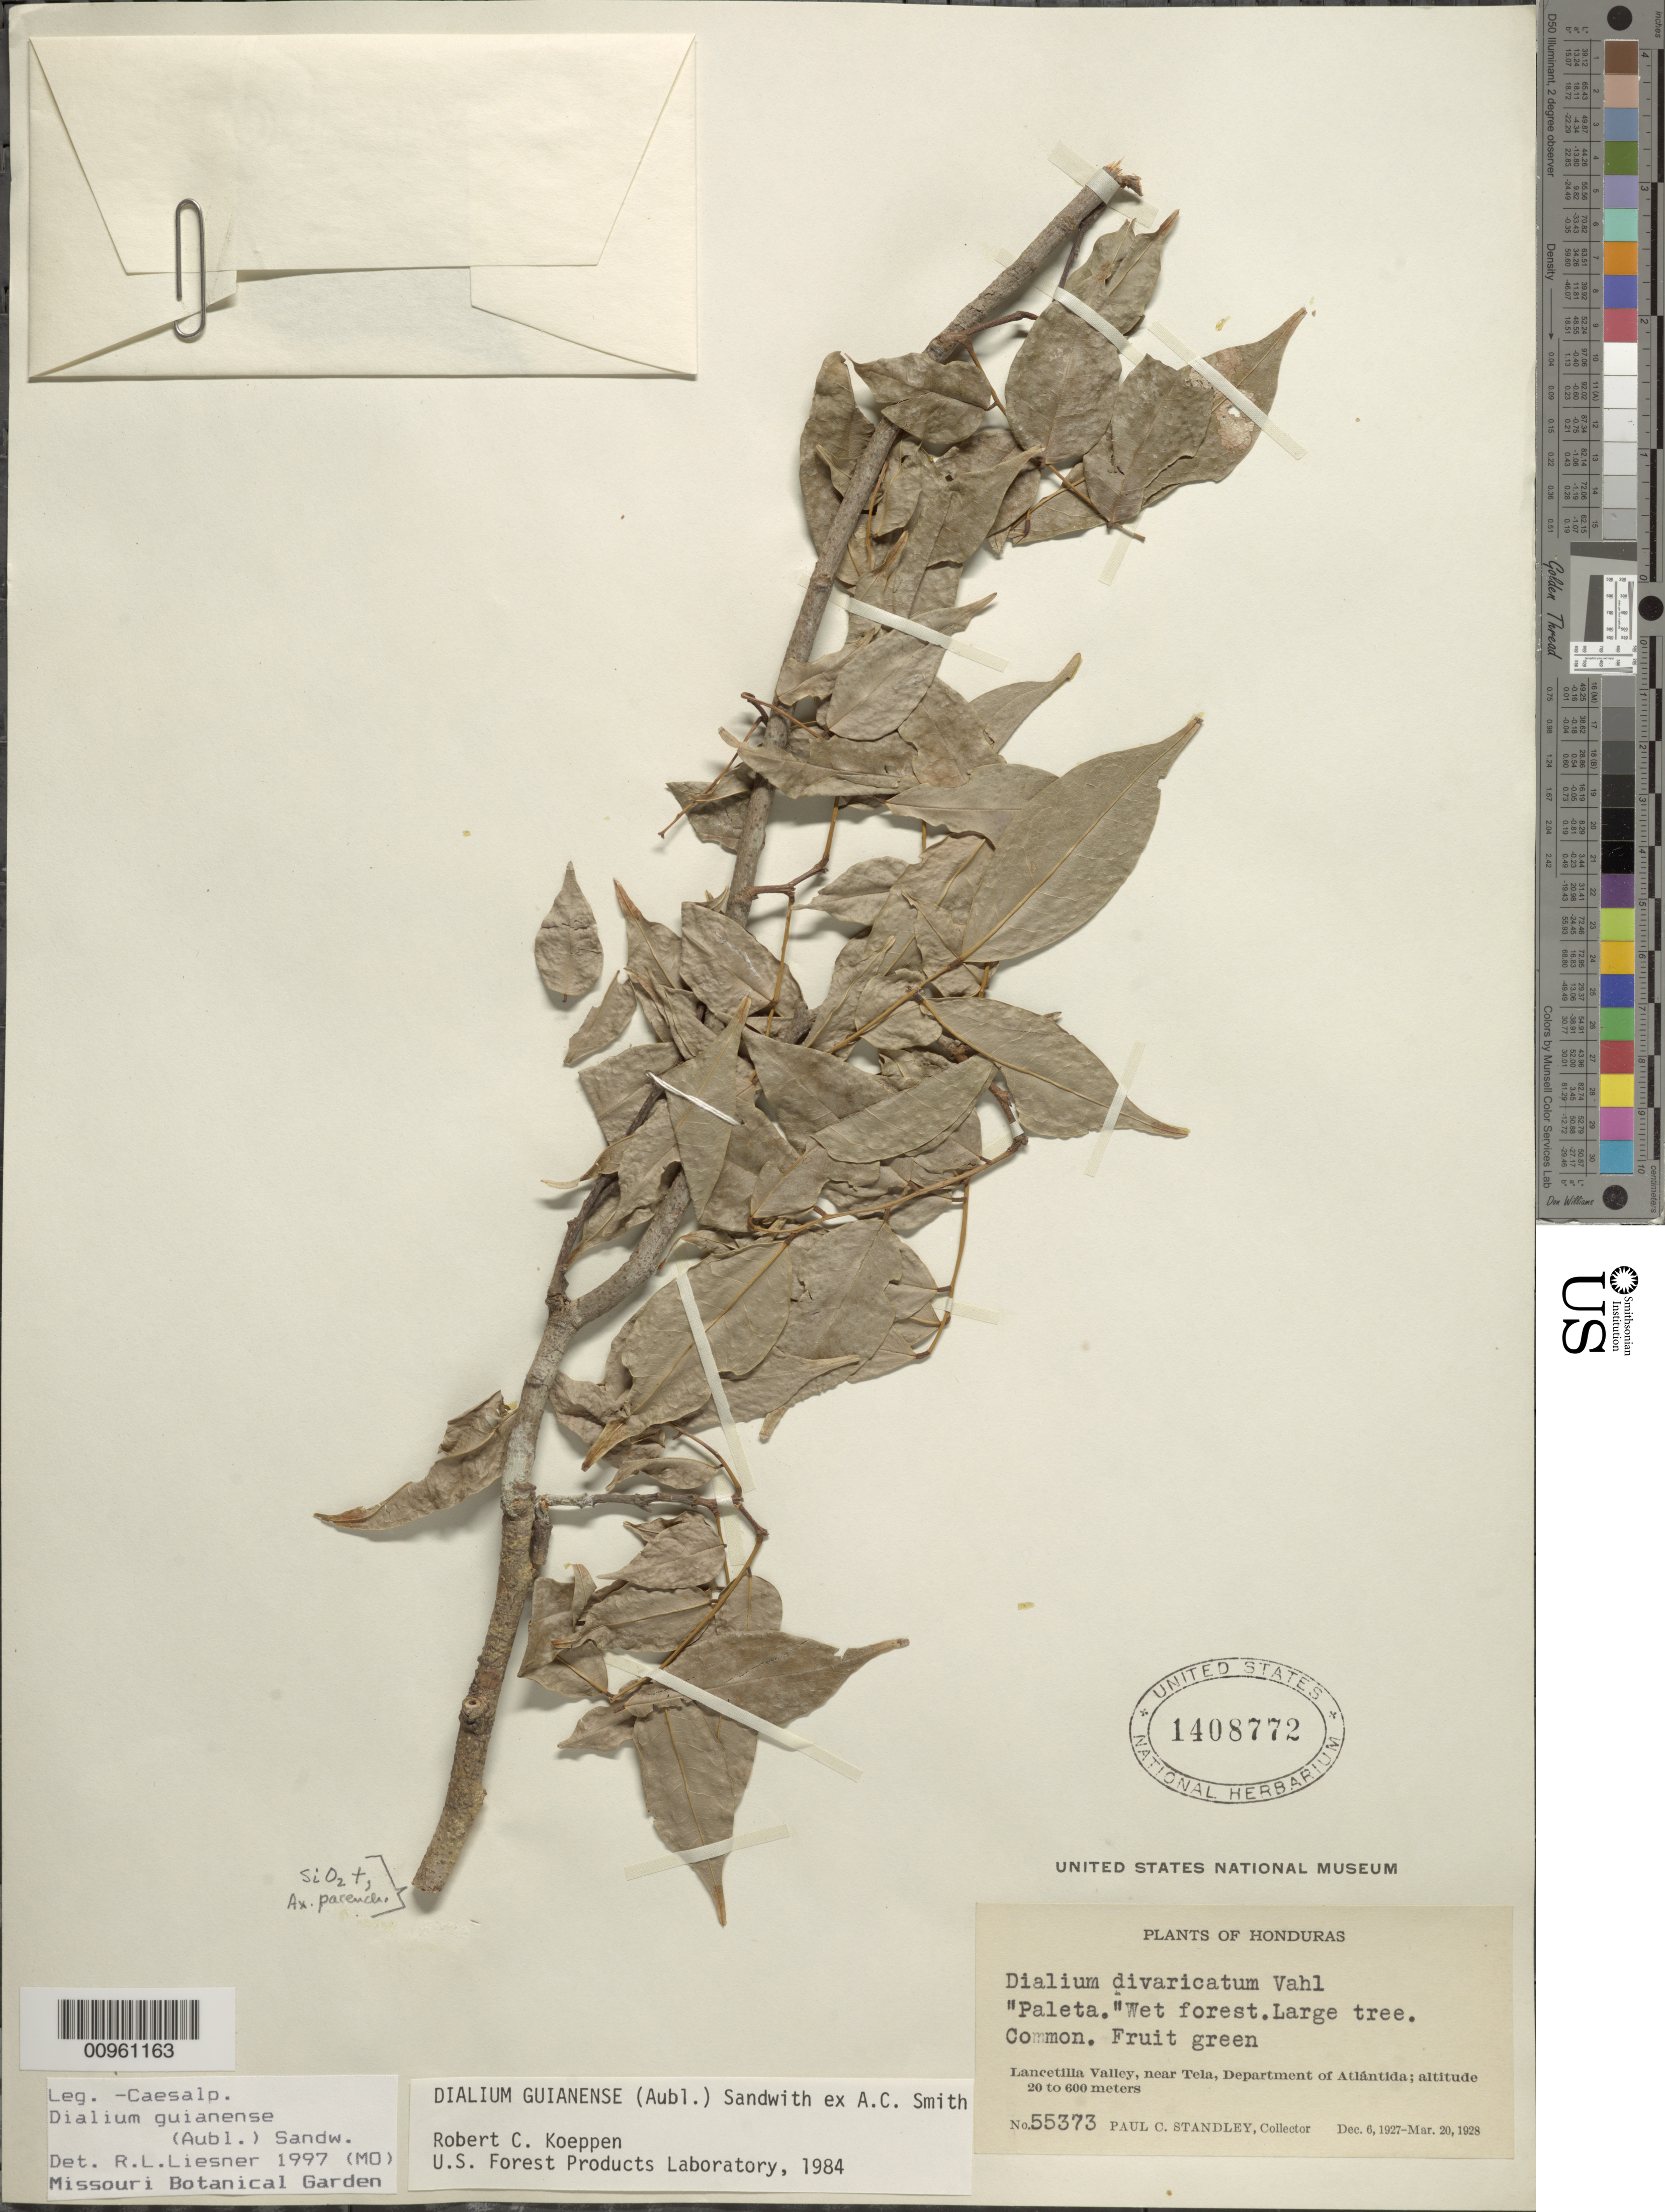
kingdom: Plantae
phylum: Tracheophyta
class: Magnoliopsida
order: Fabales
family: Fabaceae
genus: Dialium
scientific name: Dialium guianense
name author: (Aubl.) Sandwith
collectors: P. C. Standley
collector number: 55373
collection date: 1927-12-06/1928-03-20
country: Honduras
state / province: Atlántida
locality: Lancetilla Valley, near Tela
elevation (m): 20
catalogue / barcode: US 1408772